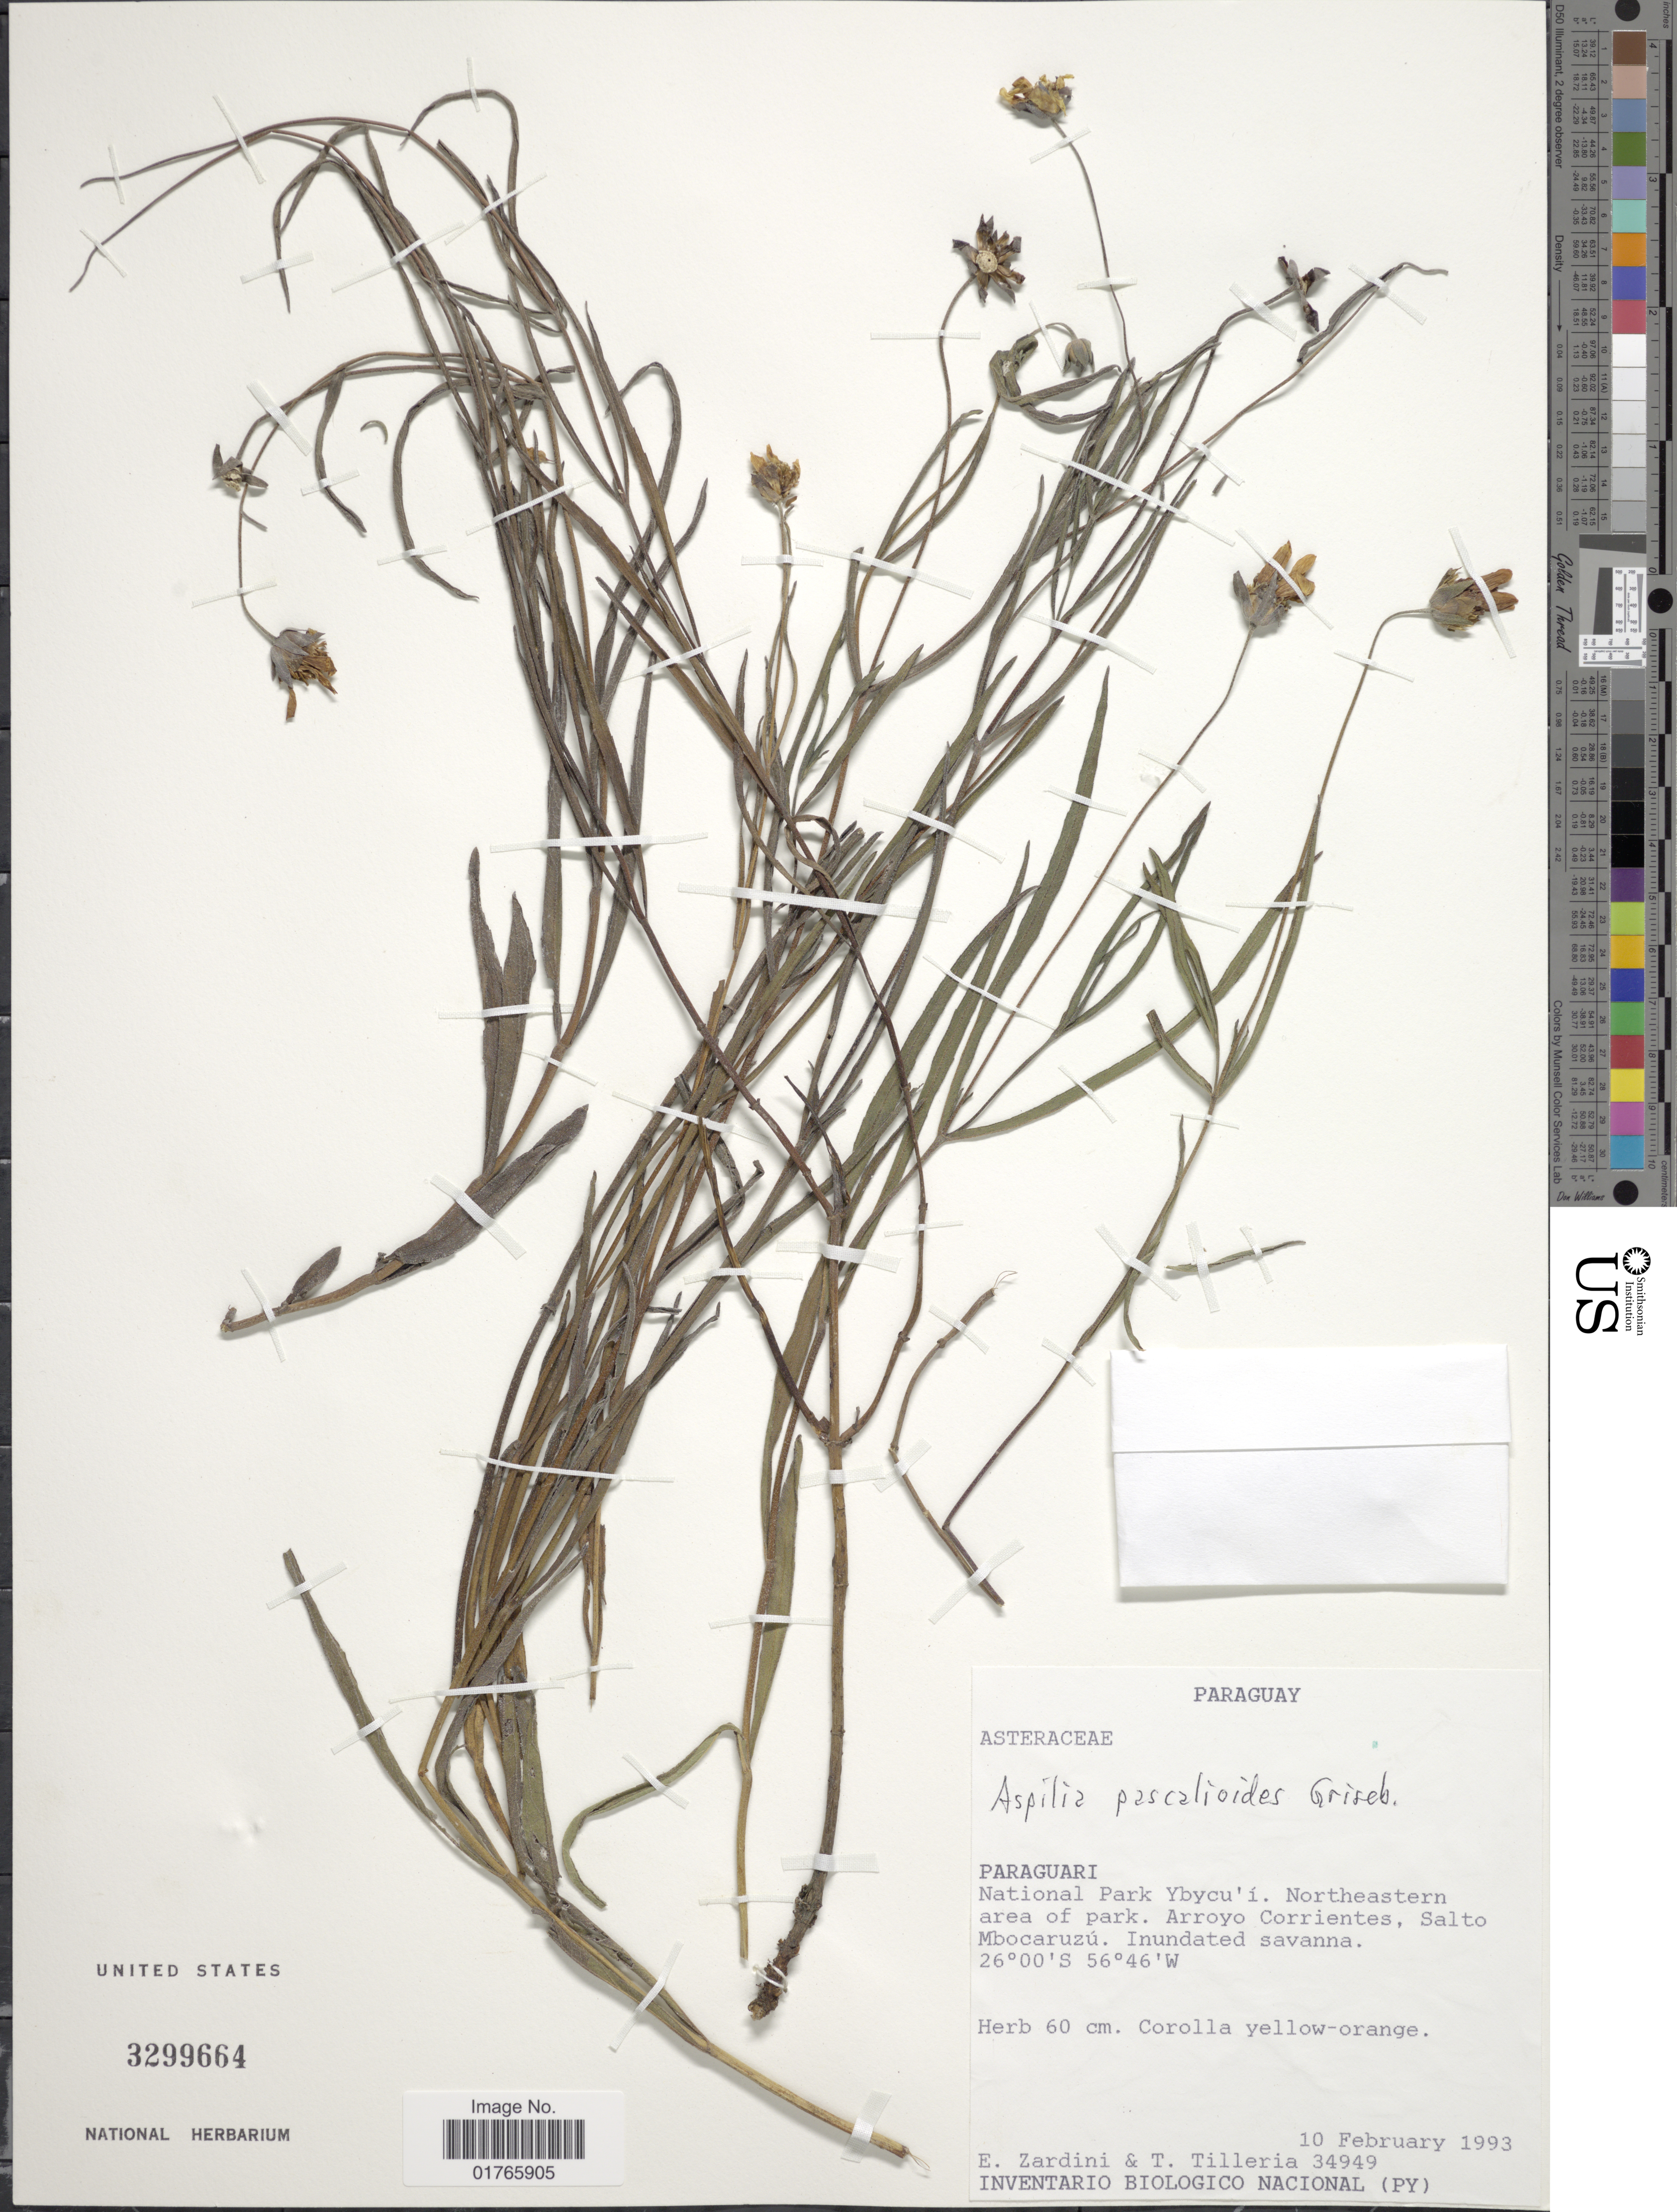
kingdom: Plantae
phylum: Tracheophyta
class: Magnoliopsida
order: Asterales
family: Asteraceae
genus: Aspilia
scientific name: Aspilia pascalioides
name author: Griseb.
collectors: E. M. Zardini & T. Tilleria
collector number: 34949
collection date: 1993-02-10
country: Paraguay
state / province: Paraguari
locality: National Park Ybycu'i, northeastern area of park, Arroyo Corrientes, Salto Mbocaruzu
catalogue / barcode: US 3299664